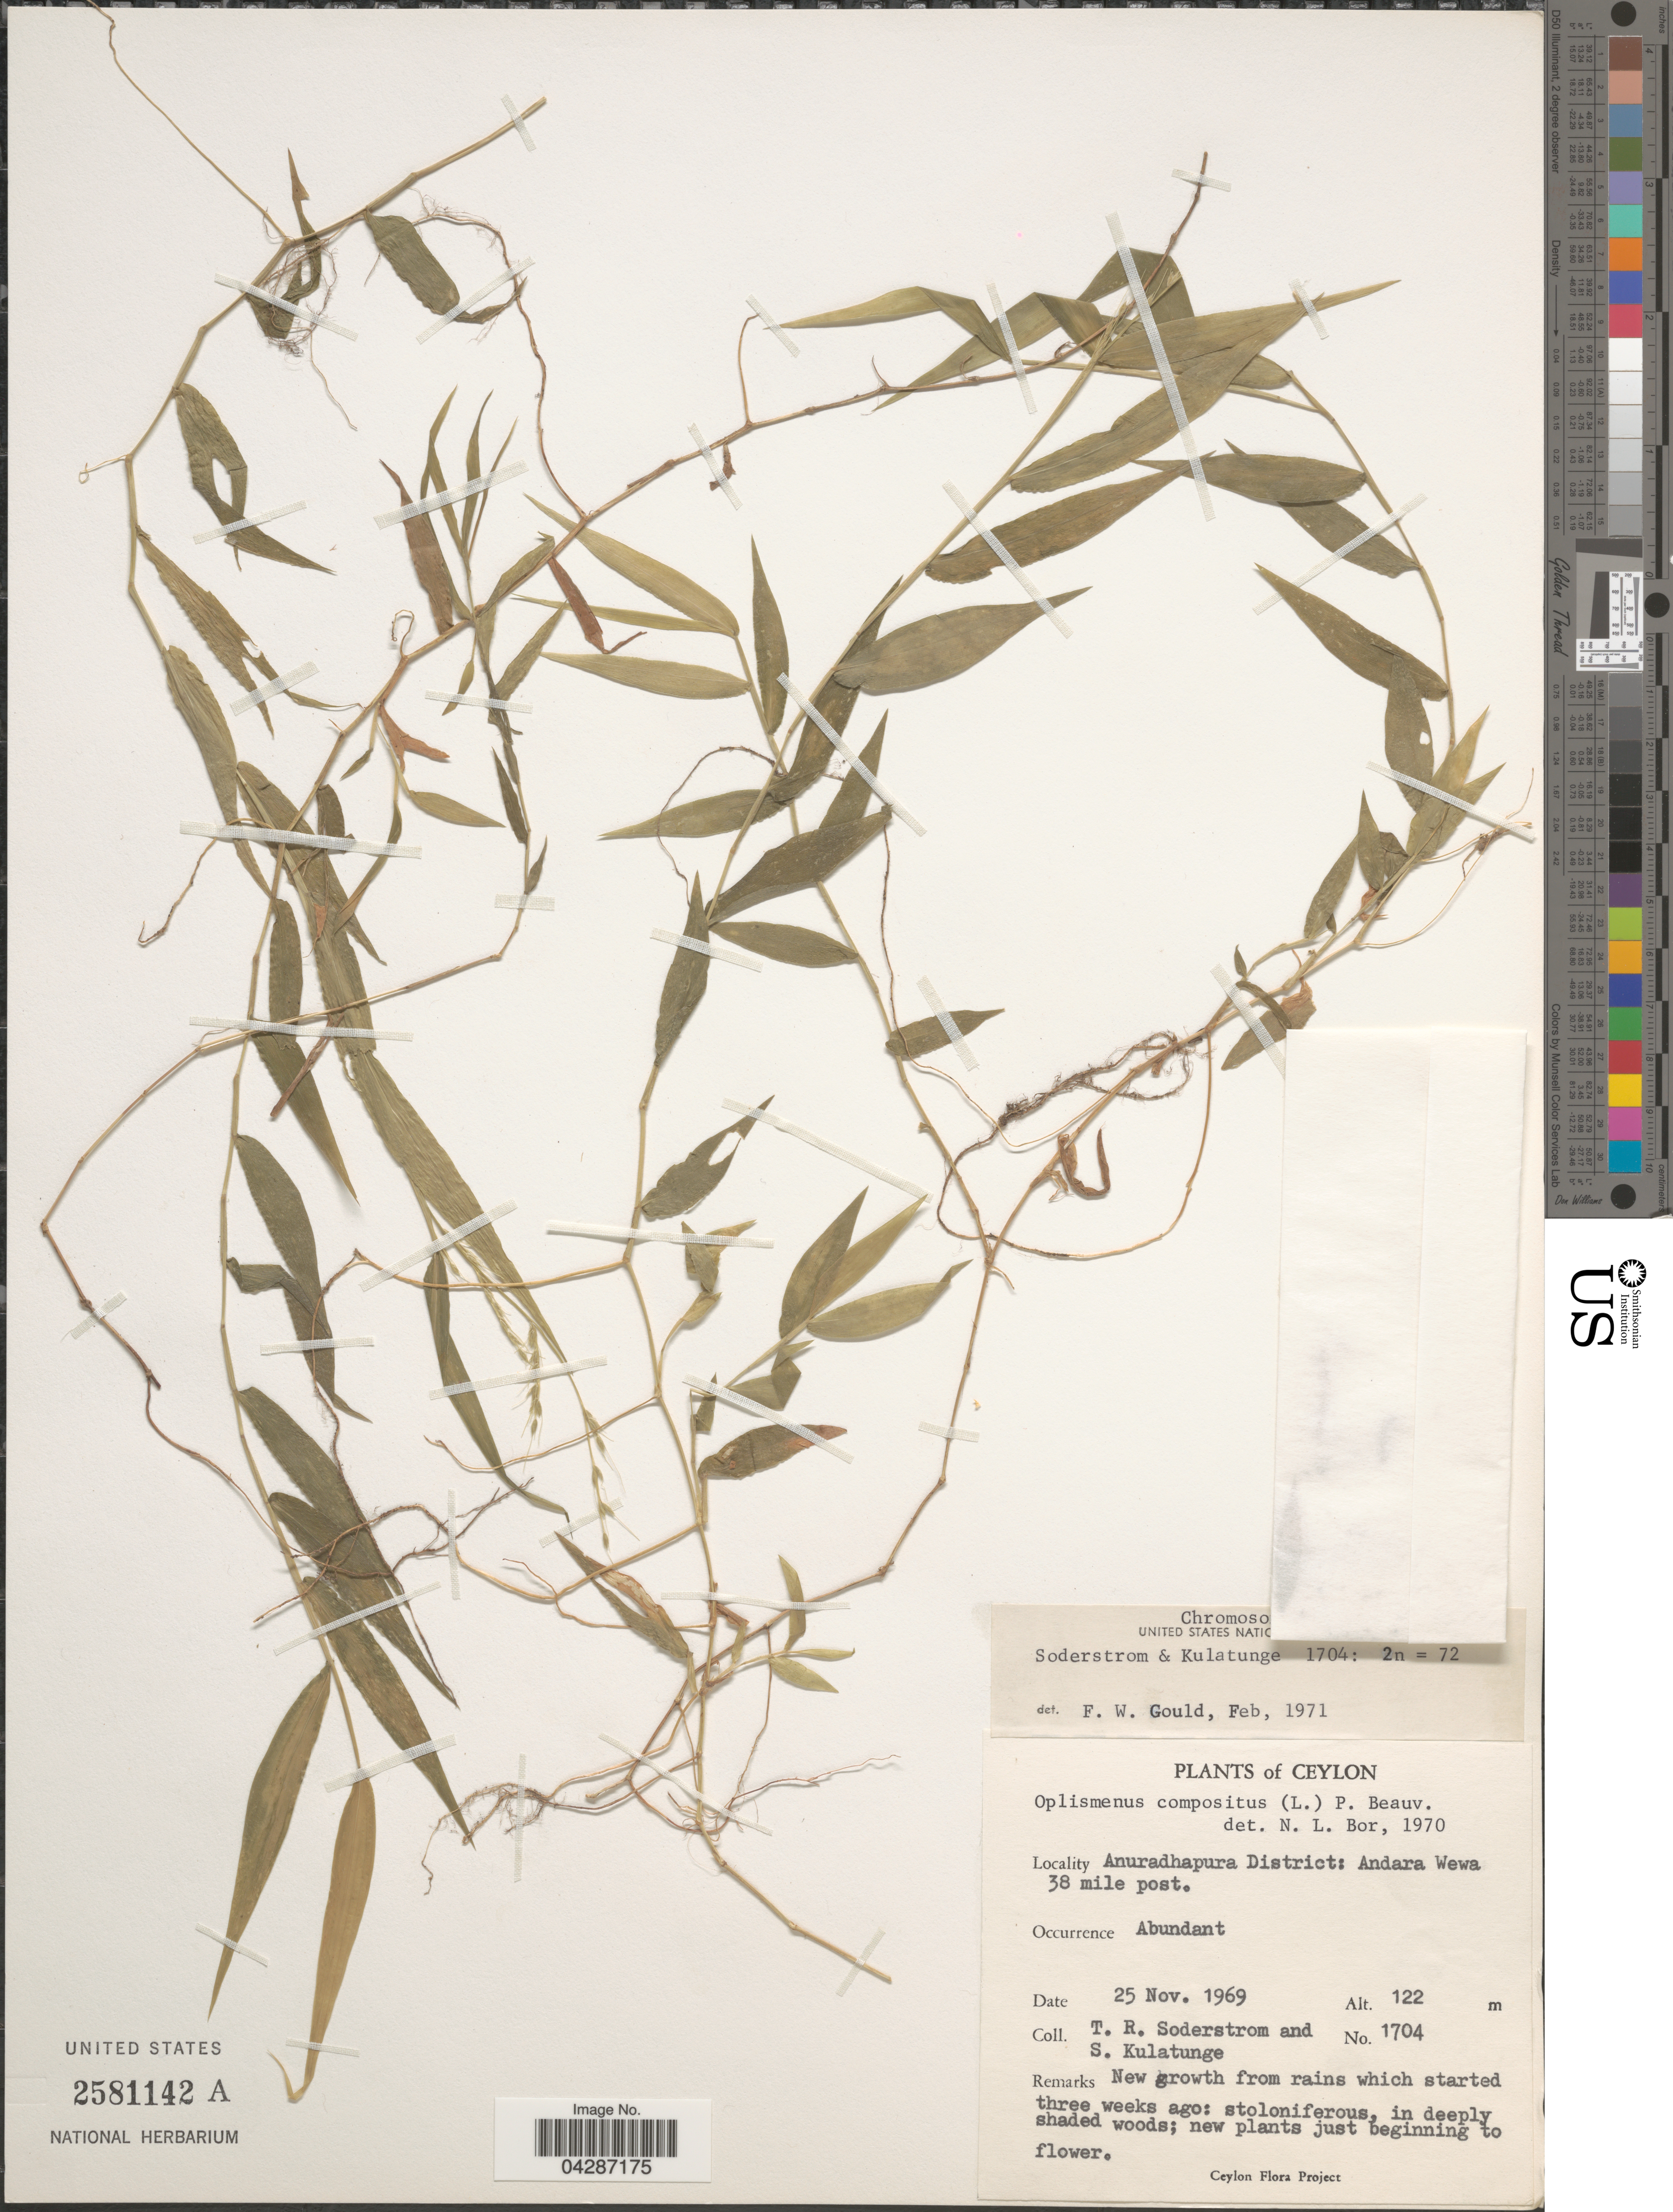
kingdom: Plantae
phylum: Tracheophyta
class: Liliopsida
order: Poales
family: Poaceae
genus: Oplismenus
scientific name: Oplismenus compositus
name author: (L.) P. Beauv.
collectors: T. R. Soderstrom & S. Kulatunge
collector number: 1704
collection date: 1969-11-25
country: Sri Lanka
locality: Ceylon. Anuradhapura District: Andara Wewa 38 mile post. Abundant.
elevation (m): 122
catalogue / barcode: US 2581142A